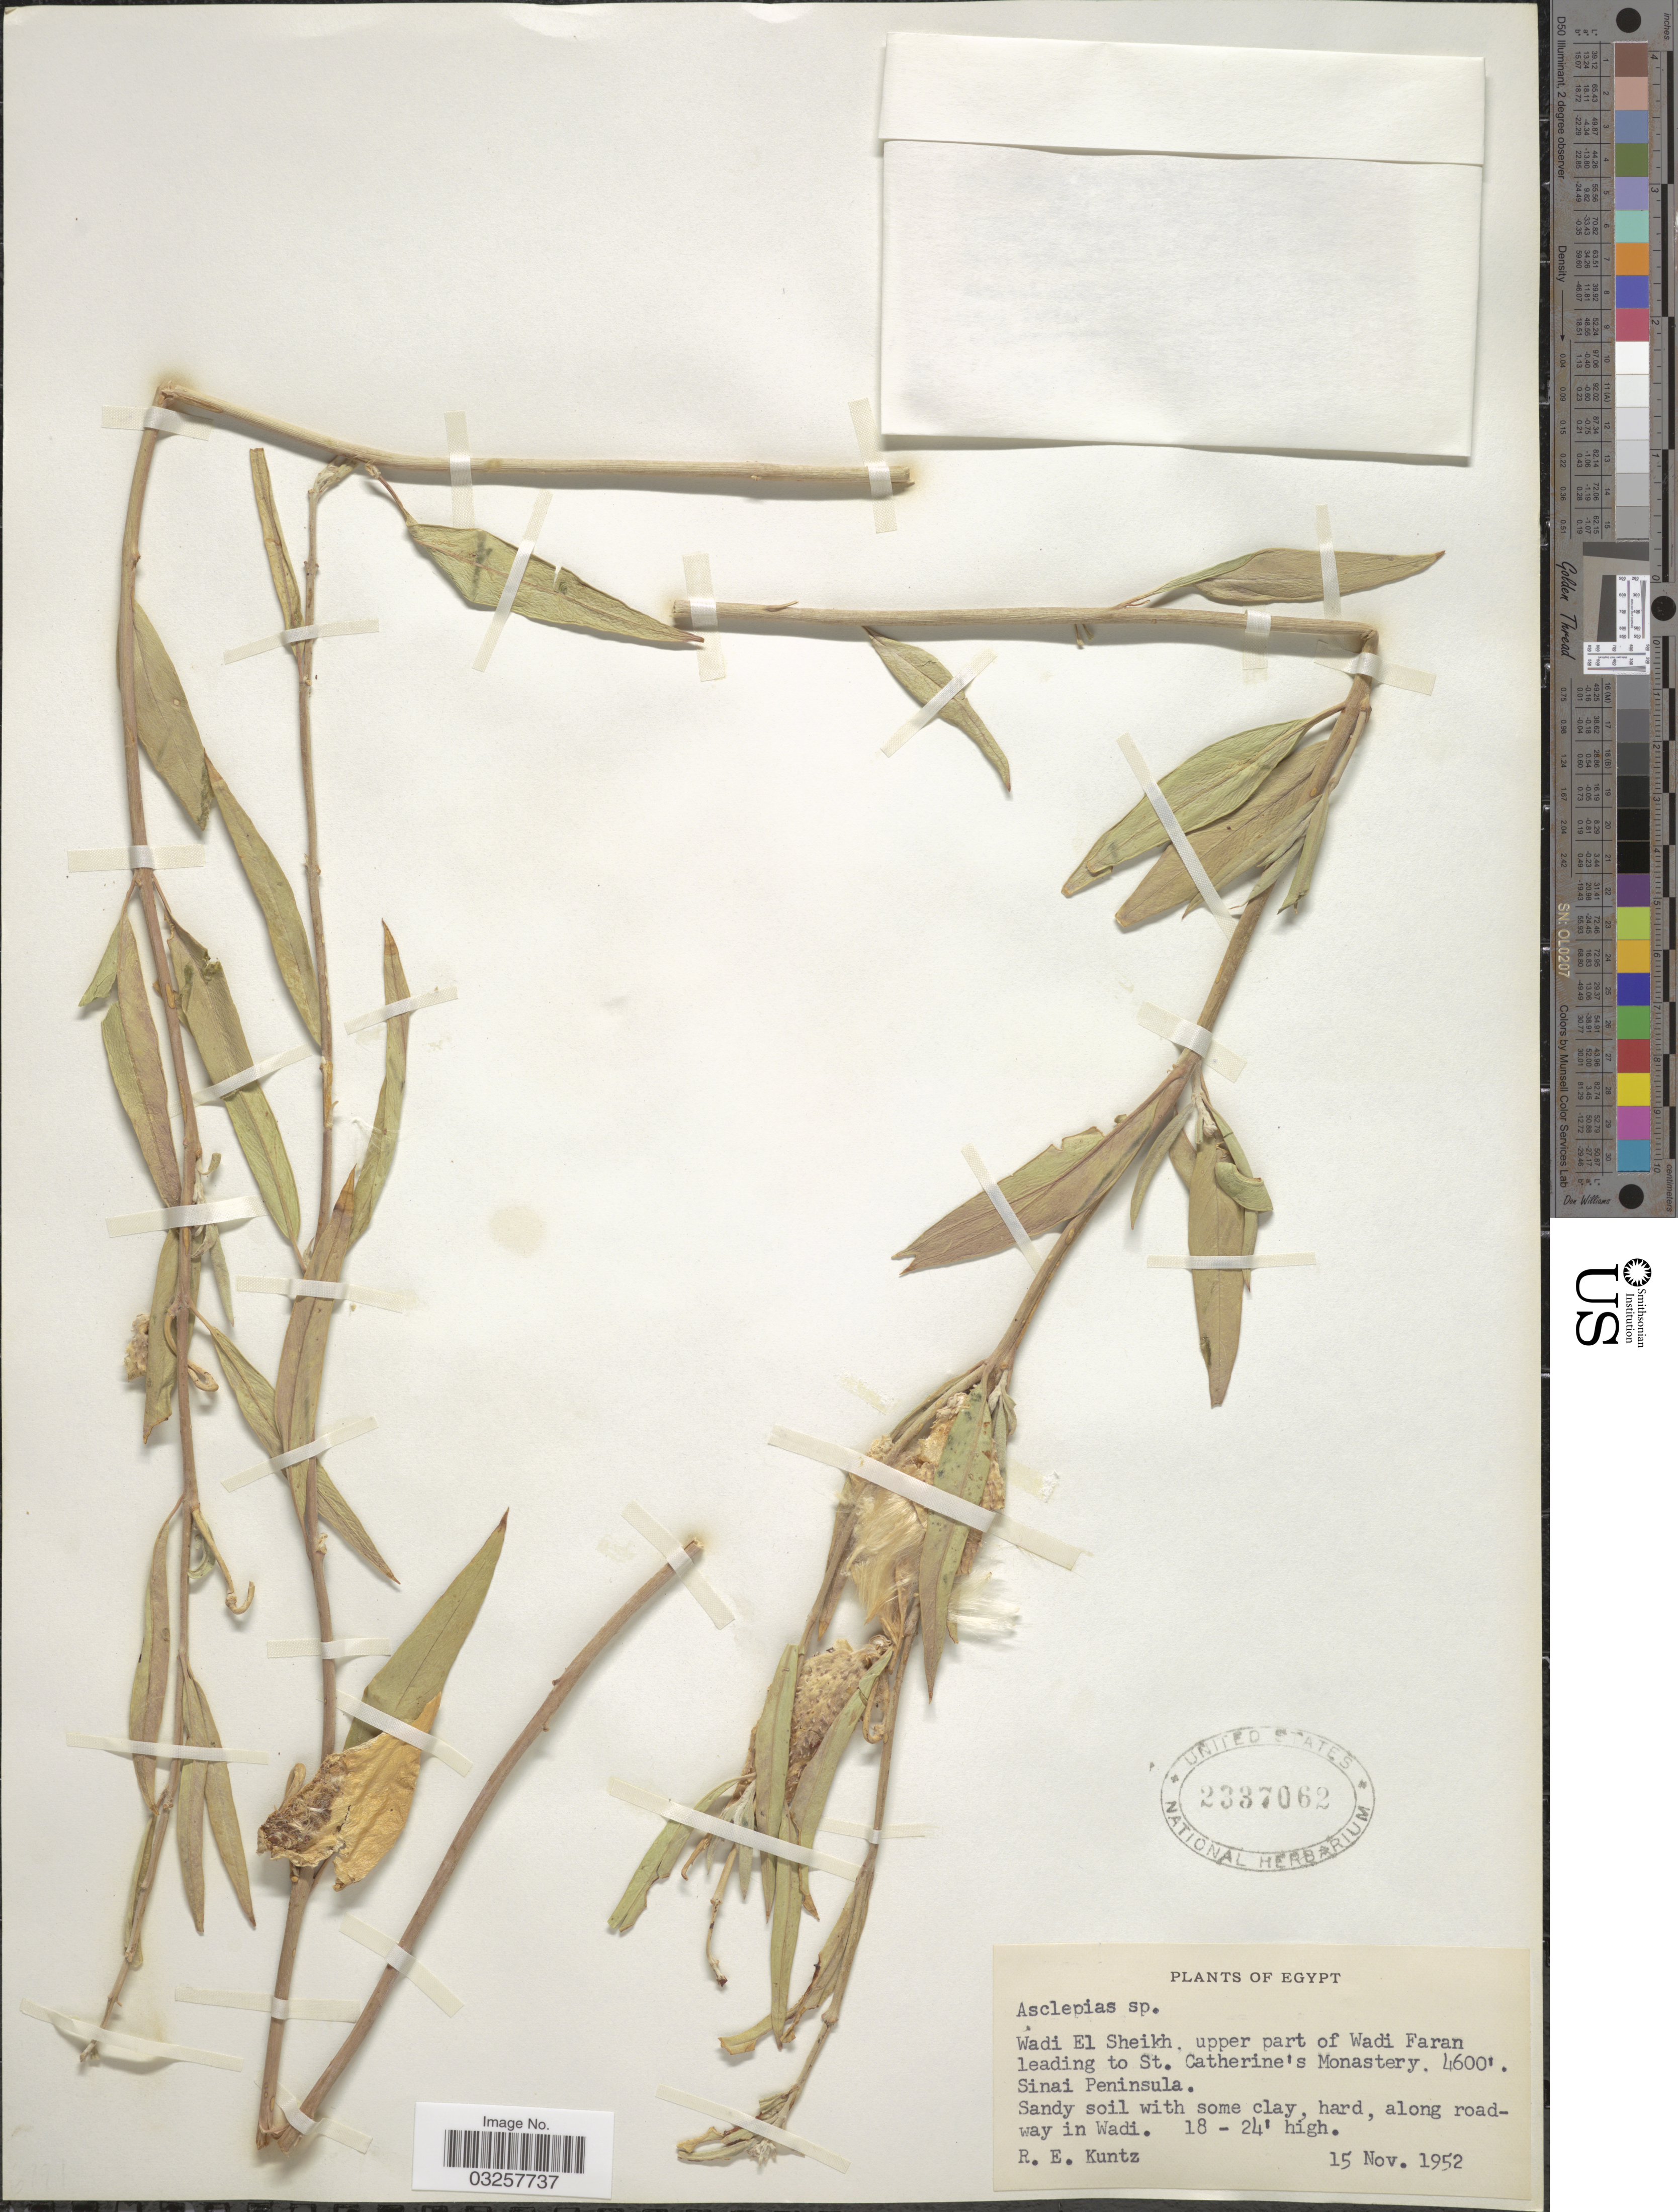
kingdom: Plantae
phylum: Tracheophyta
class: Magnoliopsida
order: Gentianales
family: Apocynaceae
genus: Asclepias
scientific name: Asclepias sp.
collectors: R. E. Kuntz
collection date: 1952-11-15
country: Egypt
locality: Wadi El Sheikh, upper part of Wadi Faran leading to St. Catherine's Monastery. Sinai Peninsula. Along roadway in Wadi.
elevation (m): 1402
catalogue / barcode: US 2337062